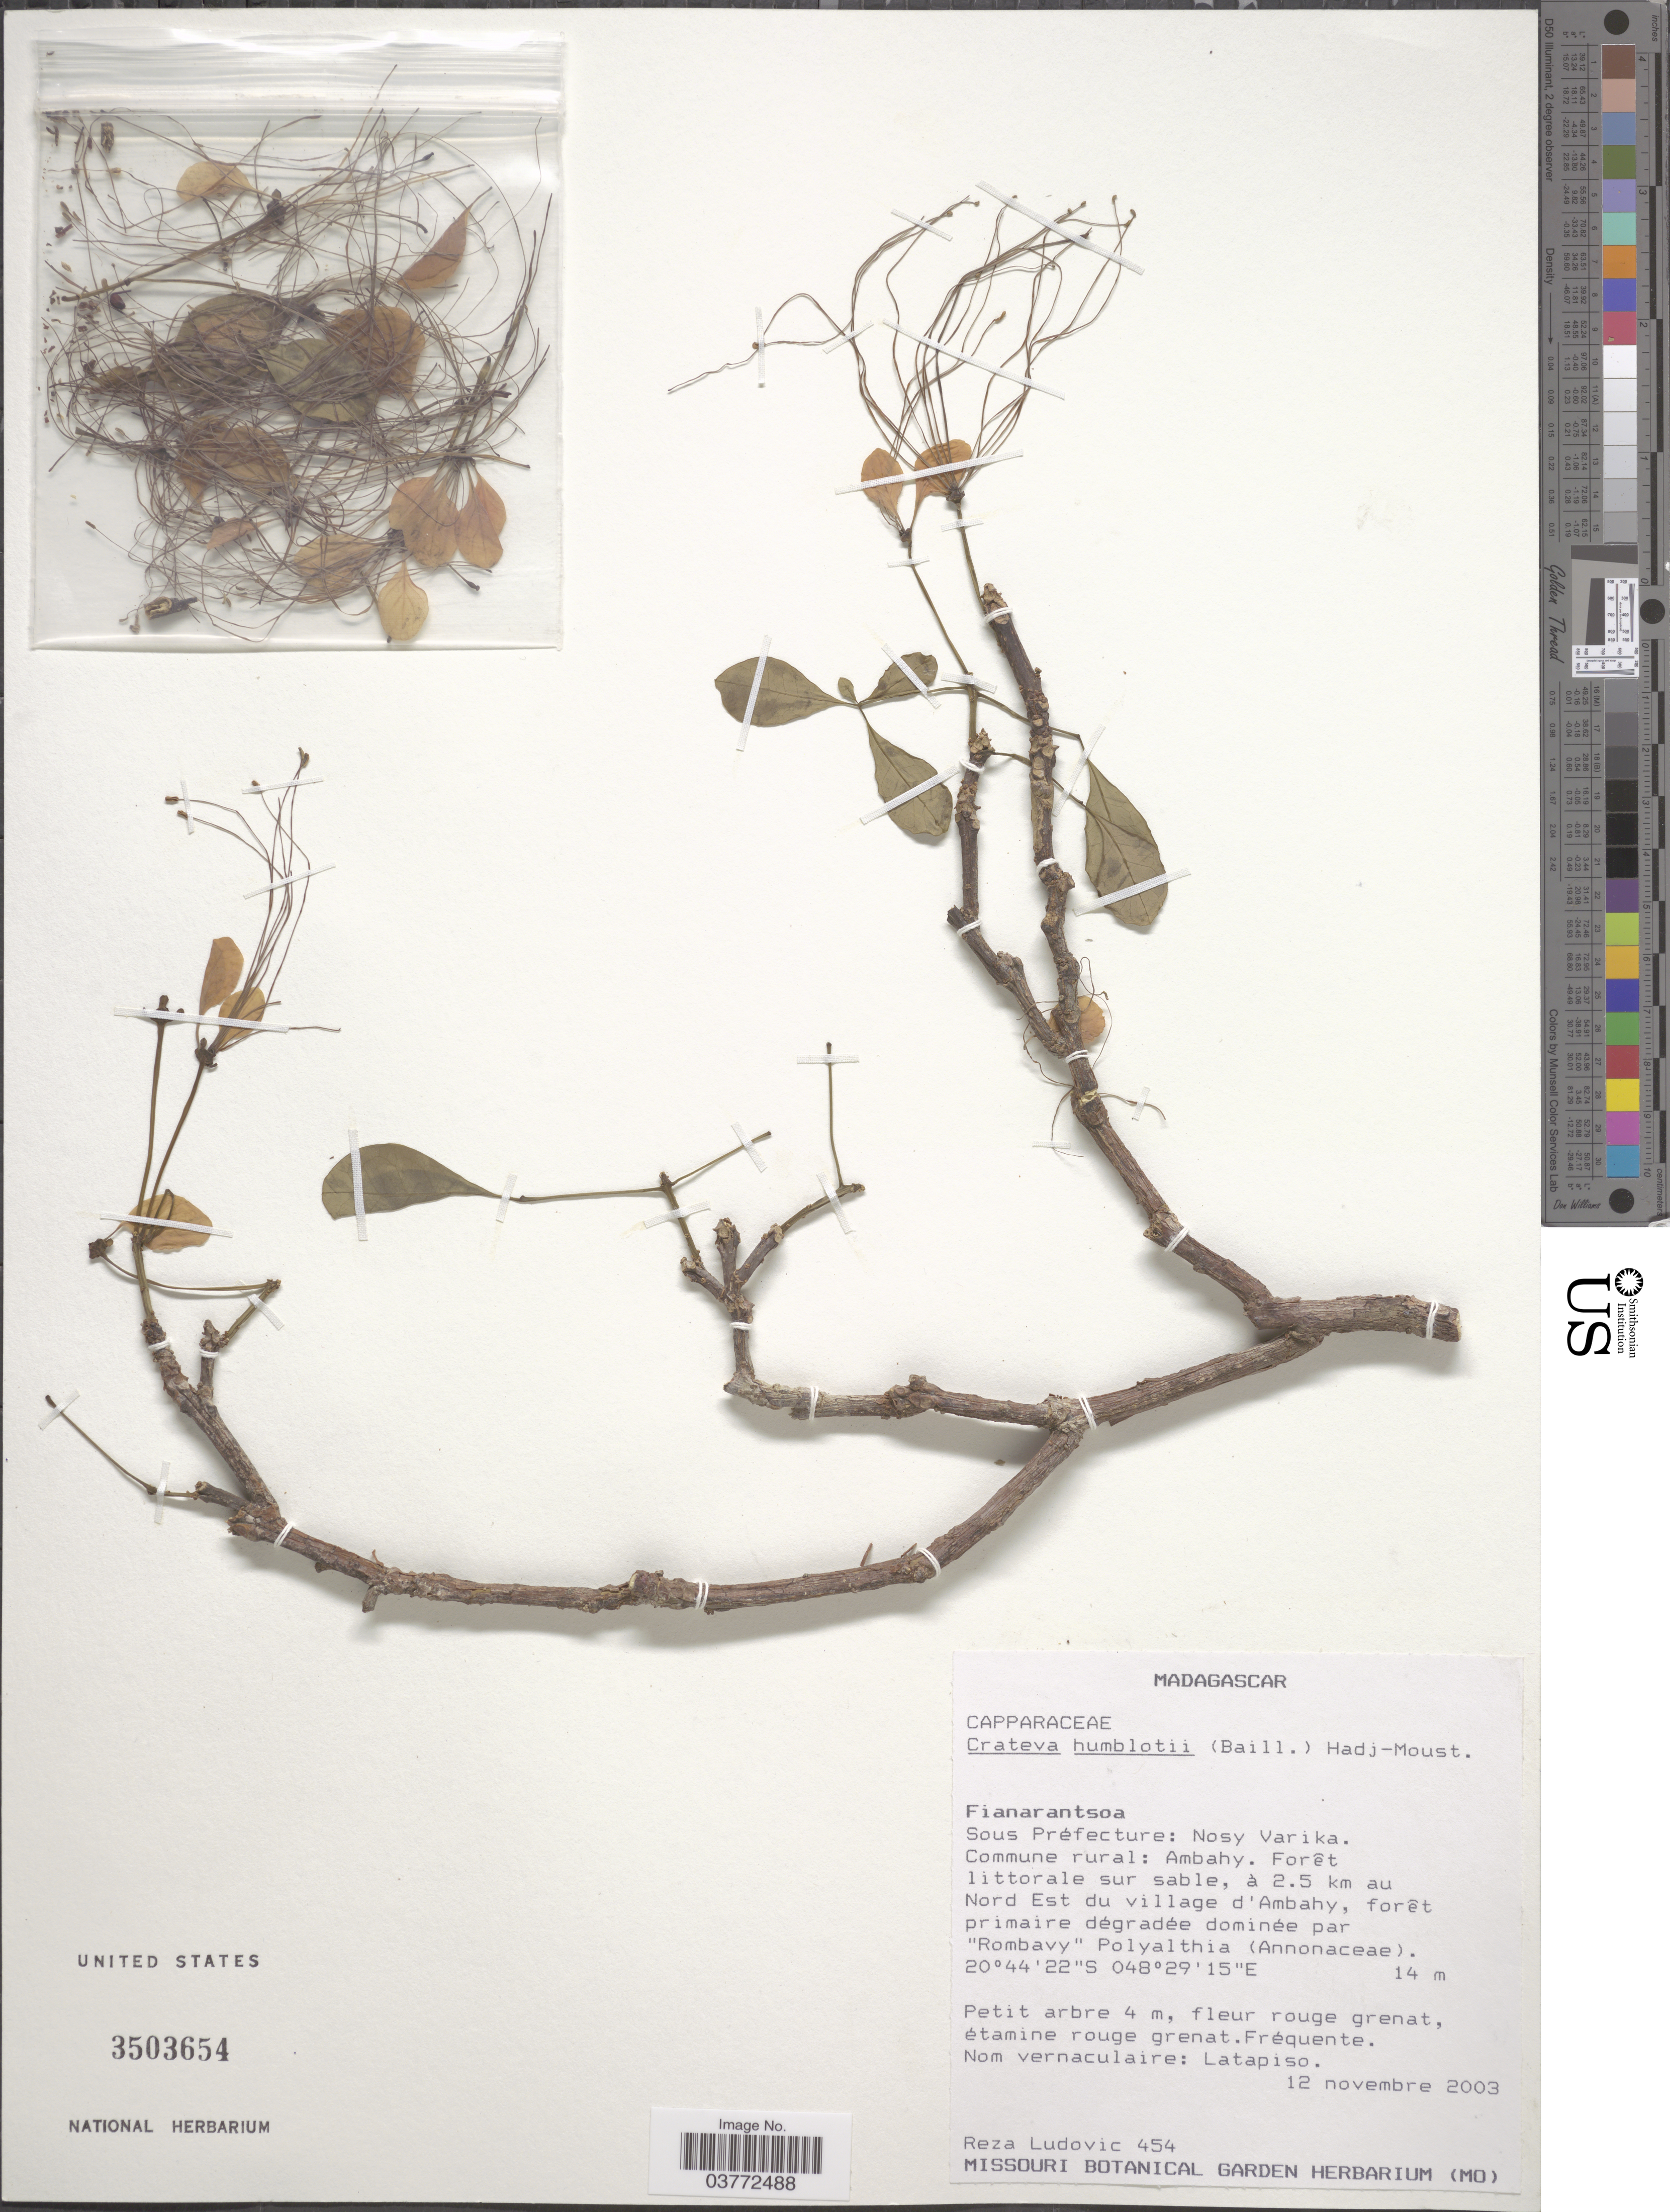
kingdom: Plantae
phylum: Tracheophyta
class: Magnoliopsida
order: Brassicales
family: Capparaceae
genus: Crateva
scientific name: Crateva humblotii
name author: (Baill.) Hadj-Moust.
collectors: R. Ludovic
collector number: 454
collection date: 2003-11-12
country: Madagascar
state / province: Vatovavy Fitovinany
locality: Sous Préfecture: Nosy Varika. Commune rural: Ambahy. Forêt littorale sur sable, à 2.5 km au Nord Est du village d'Ambahy.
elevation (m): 14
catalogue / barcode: US 3503654